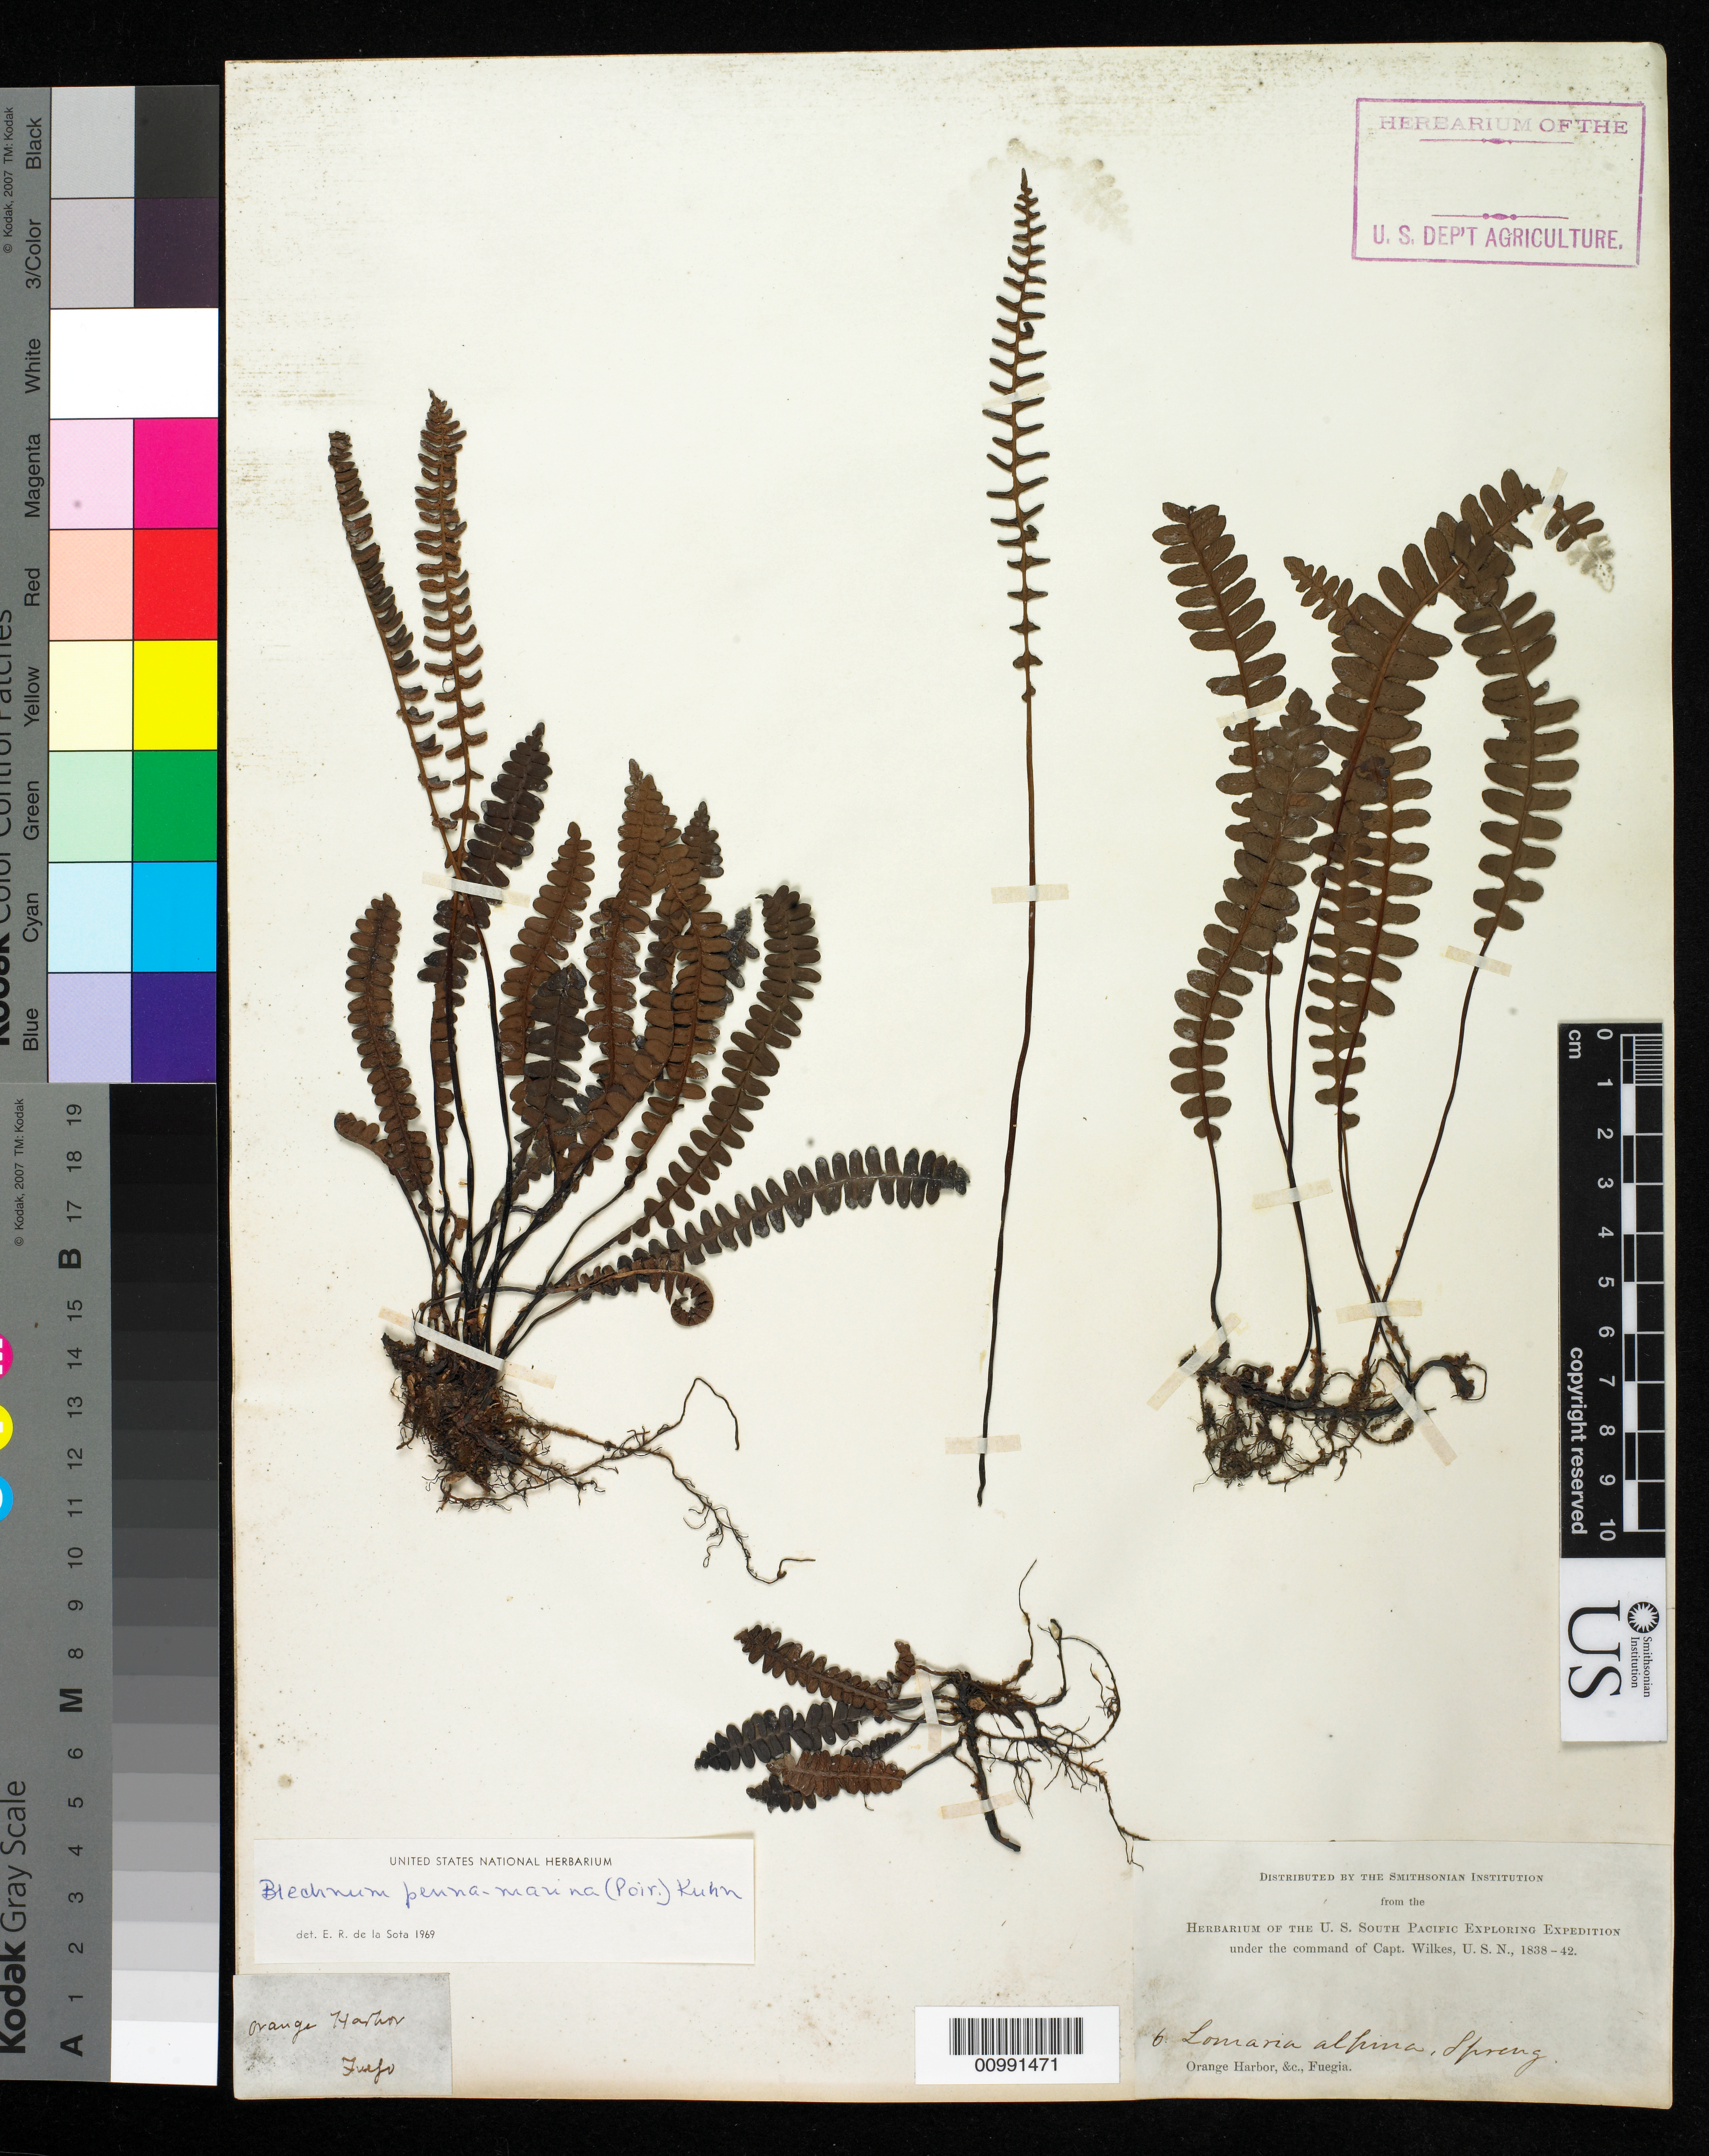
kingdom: Plantae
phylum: Tracheophyta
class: Polypodiopsida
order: Polypodiales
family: Blechnaceae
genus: Blechnum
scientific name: Blechnum penna-marina subsp. alpina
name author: T.C. Chambers & P. A. Farrant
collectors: Wilkes Explor. Exped.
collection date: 1838/1842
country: Chile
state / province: Magallanes y de la Antártica Chilena (XII)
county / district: Tierra del Fuego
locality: South America, Orange Harbor, &c., Fuegia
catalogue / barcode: US 98665